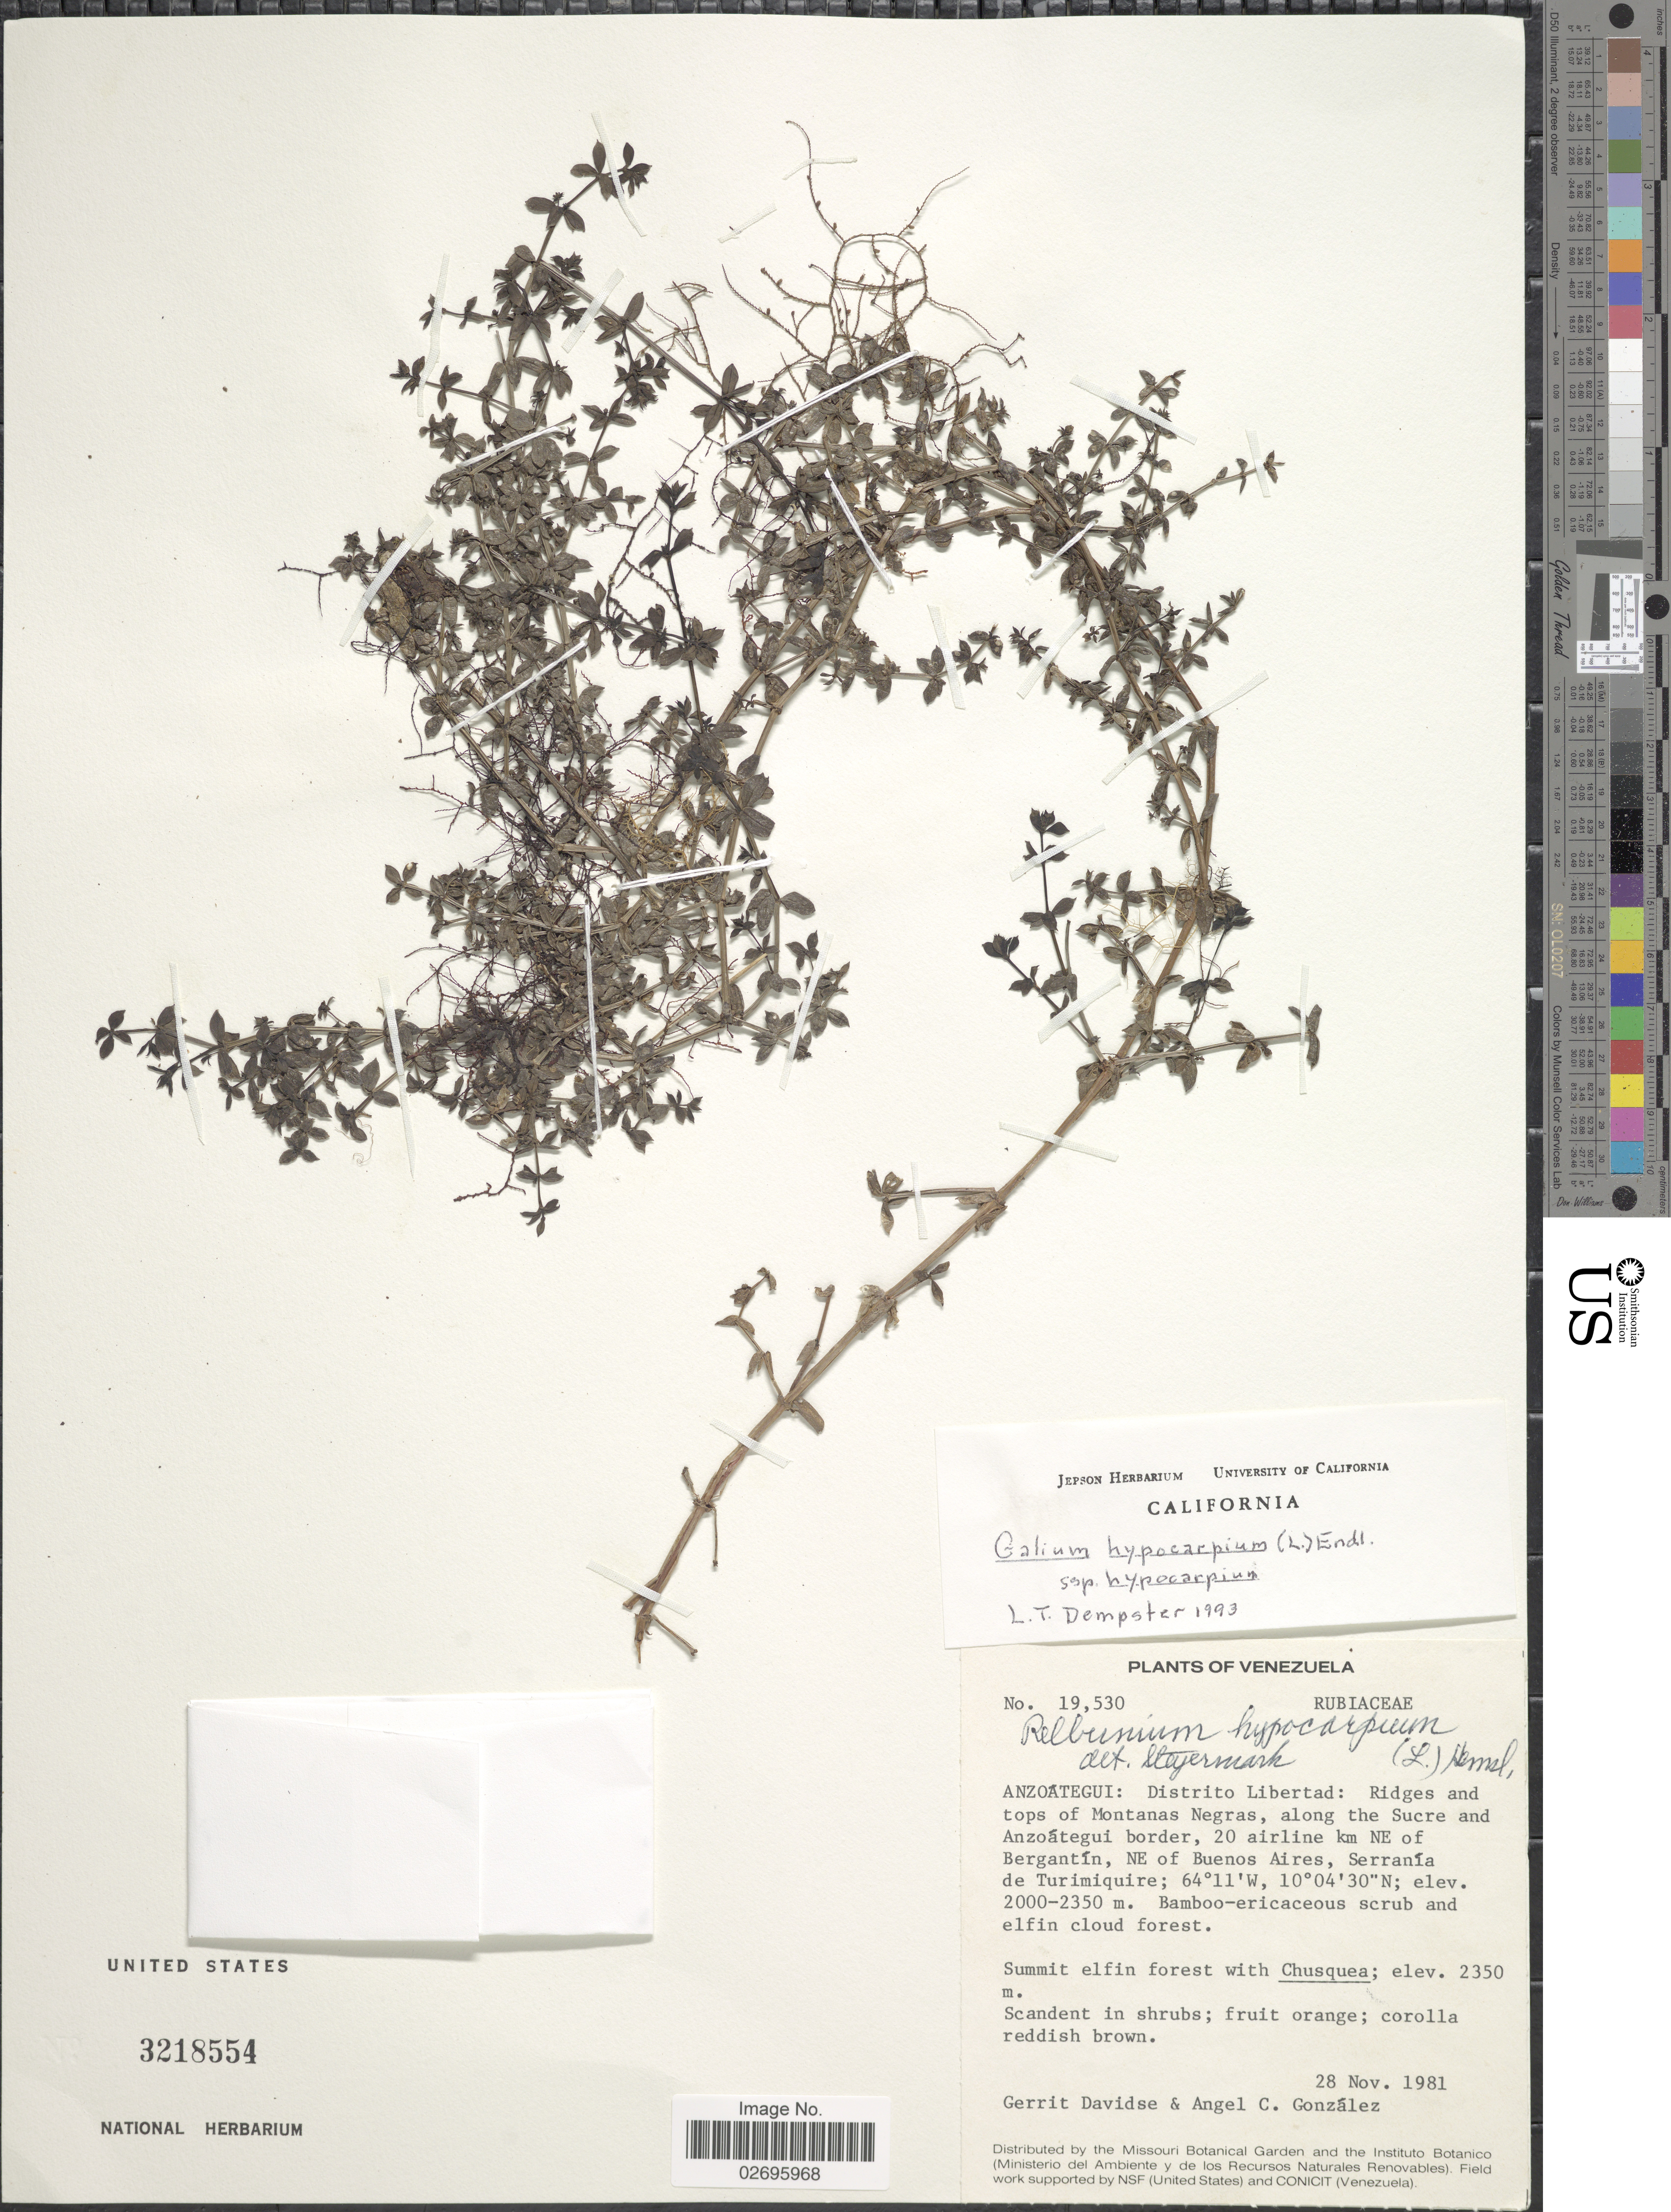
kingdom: Plantae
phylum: Tracheophyta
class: Magnoliopsida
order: Gentianales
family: Rubiaceae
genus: Galium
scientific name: Galium hypocarpium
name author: (L.) Endl. ex Griseb.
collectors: G. Davidse & A. C. González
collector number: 19530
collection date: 1981-11-28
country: Venezuela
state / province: Anzoategui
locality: Distrito Libertad: Ridges and tops of Montanas Negras, along the Sucre and Anzoátegui border, 20 ailrine km NE of Bergantín, NE of Buenos Aires, Serranía de Turimiquire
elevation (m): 2000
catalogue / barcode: US 3218554